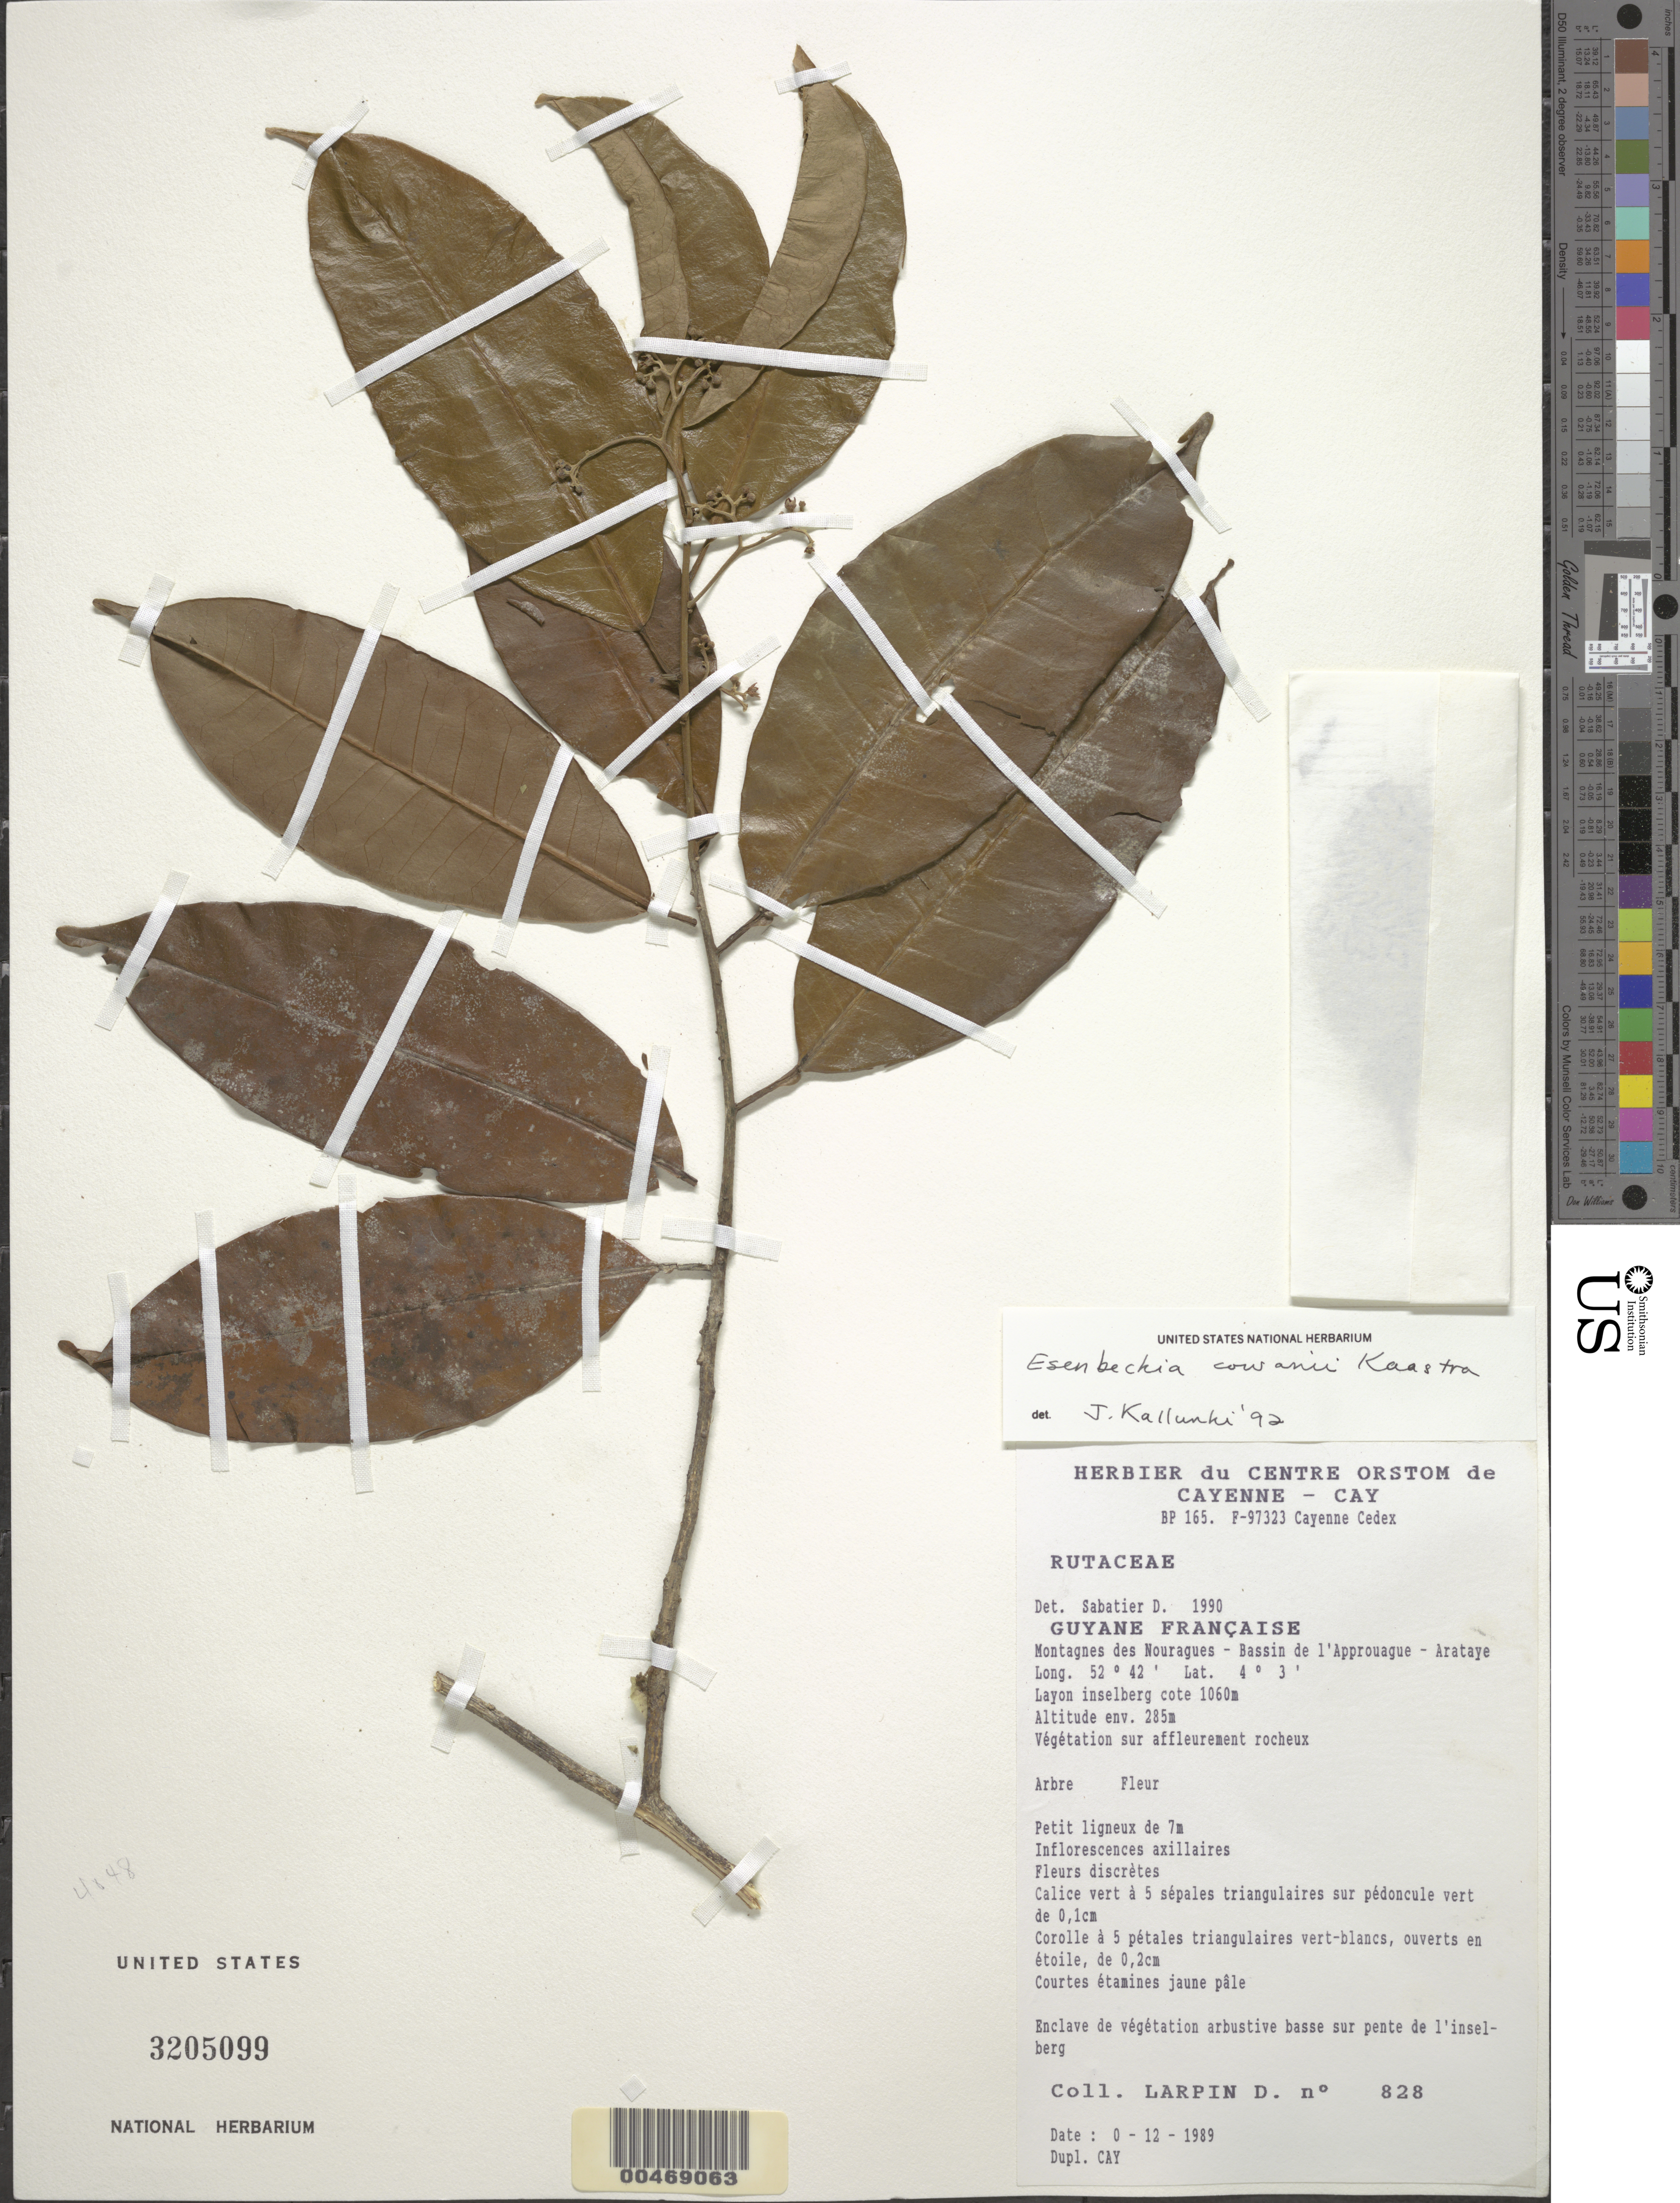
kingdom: Plantae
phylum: Tracheophyta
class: Magnoliopsida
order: Sapindales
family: Rutaceae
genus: Esenbeckia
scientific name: Esenbeckia cowanii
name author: Kaastra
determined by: Kallunki, Jacquelyn A.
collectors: D. Larpin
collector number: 828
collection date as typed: Dec-89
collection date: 1989-12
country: French Guiana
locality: Station des Nouragues, Bassin de l'Approuague, Arataye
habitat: Vegetation on exposed rock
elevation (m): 285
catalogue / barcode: US 3205099